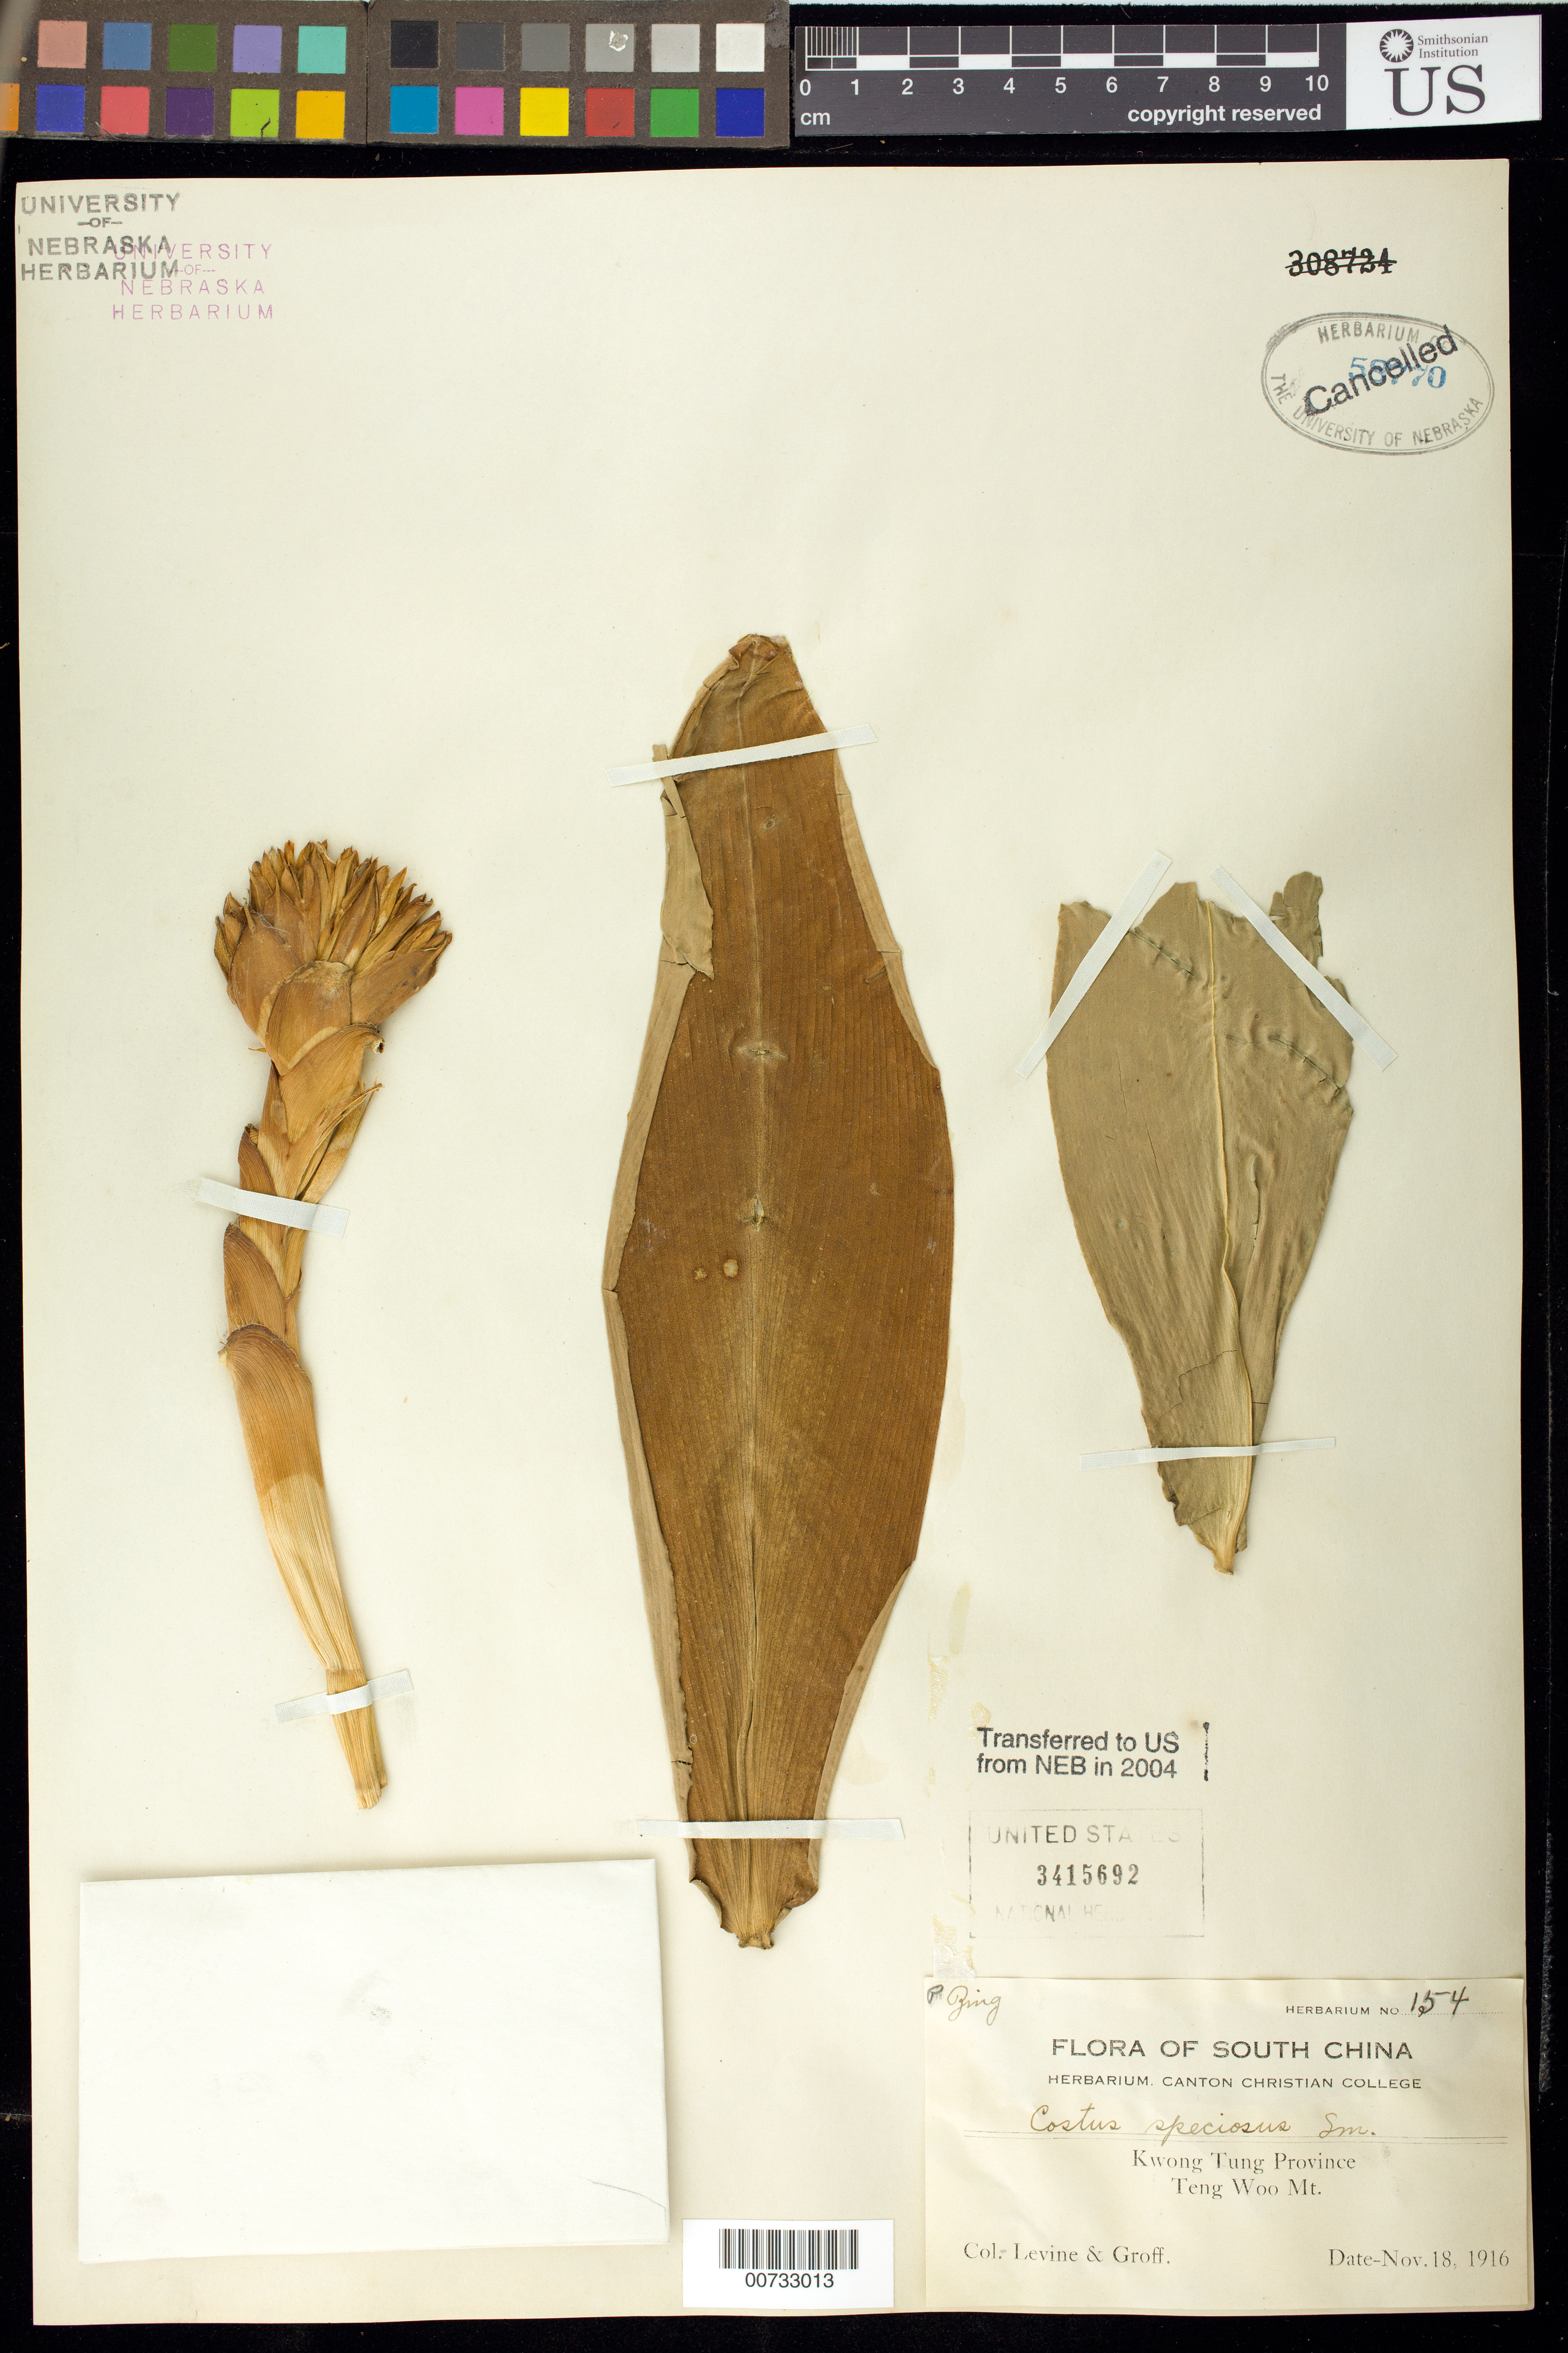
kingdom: Plantae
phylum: Tracheophyta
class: Liliopsida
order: Zingiberales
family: Costaceae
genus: Hellenia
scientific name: Hellenia speciosa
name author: (J. Koenig) S.R. Dutta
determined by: (US) Smithsonian Institution - National Museum of Natural History - Department of Botany (UNITED STATES)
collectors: C. O. Levine & -- Groff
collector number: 154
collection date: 1916-11-18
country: China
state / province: Guangdong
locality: Teng Woo Mt.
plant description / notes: Transferred from University of Nebraska herbarium (NEB) in 2004; 58770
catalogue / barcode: US 3415692